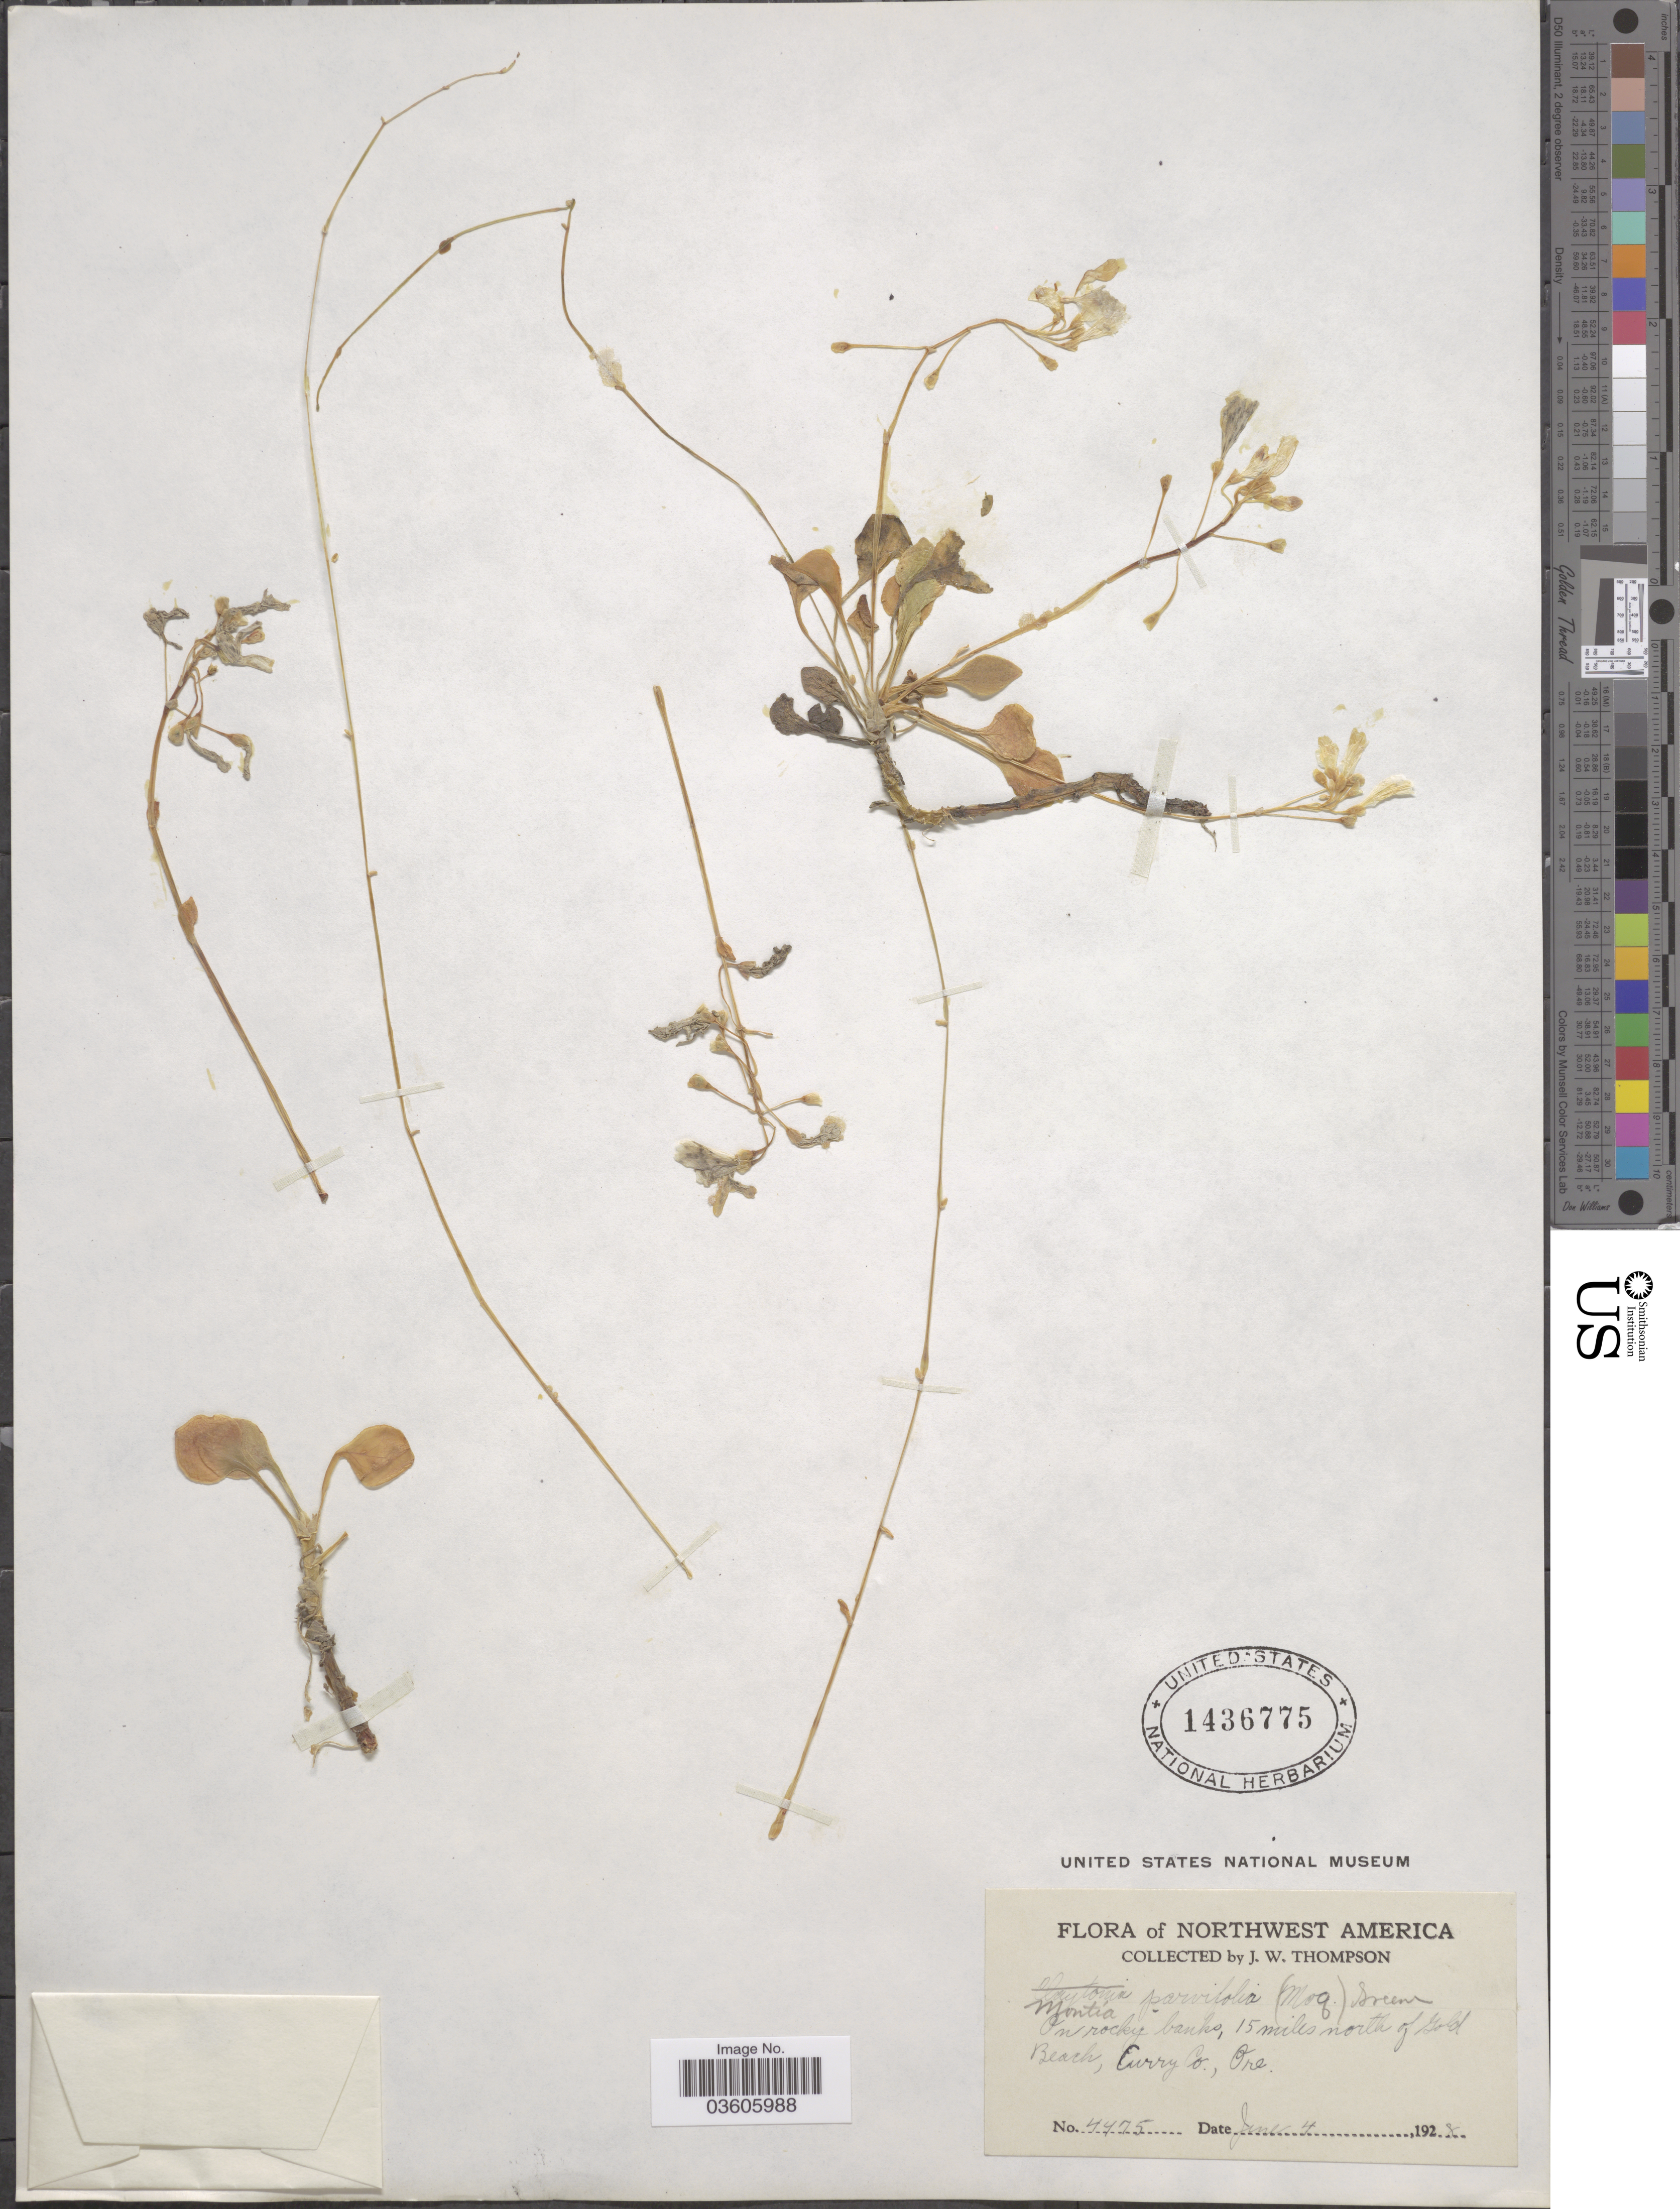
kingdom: Plantae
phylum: Tracheophyta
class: Magnoliopsida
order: Caryophyllales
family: Montiaceae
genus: Montia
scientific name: Montia parvifolia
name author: (Moc. ex DC.) Greene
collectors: J. Thompson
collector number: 4475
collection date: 1928-06-04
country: United States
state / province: Oregon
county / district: Curry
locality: Northwest America. 15 miles north of Gold Beach, Curry Co.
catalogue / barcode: US 1436775